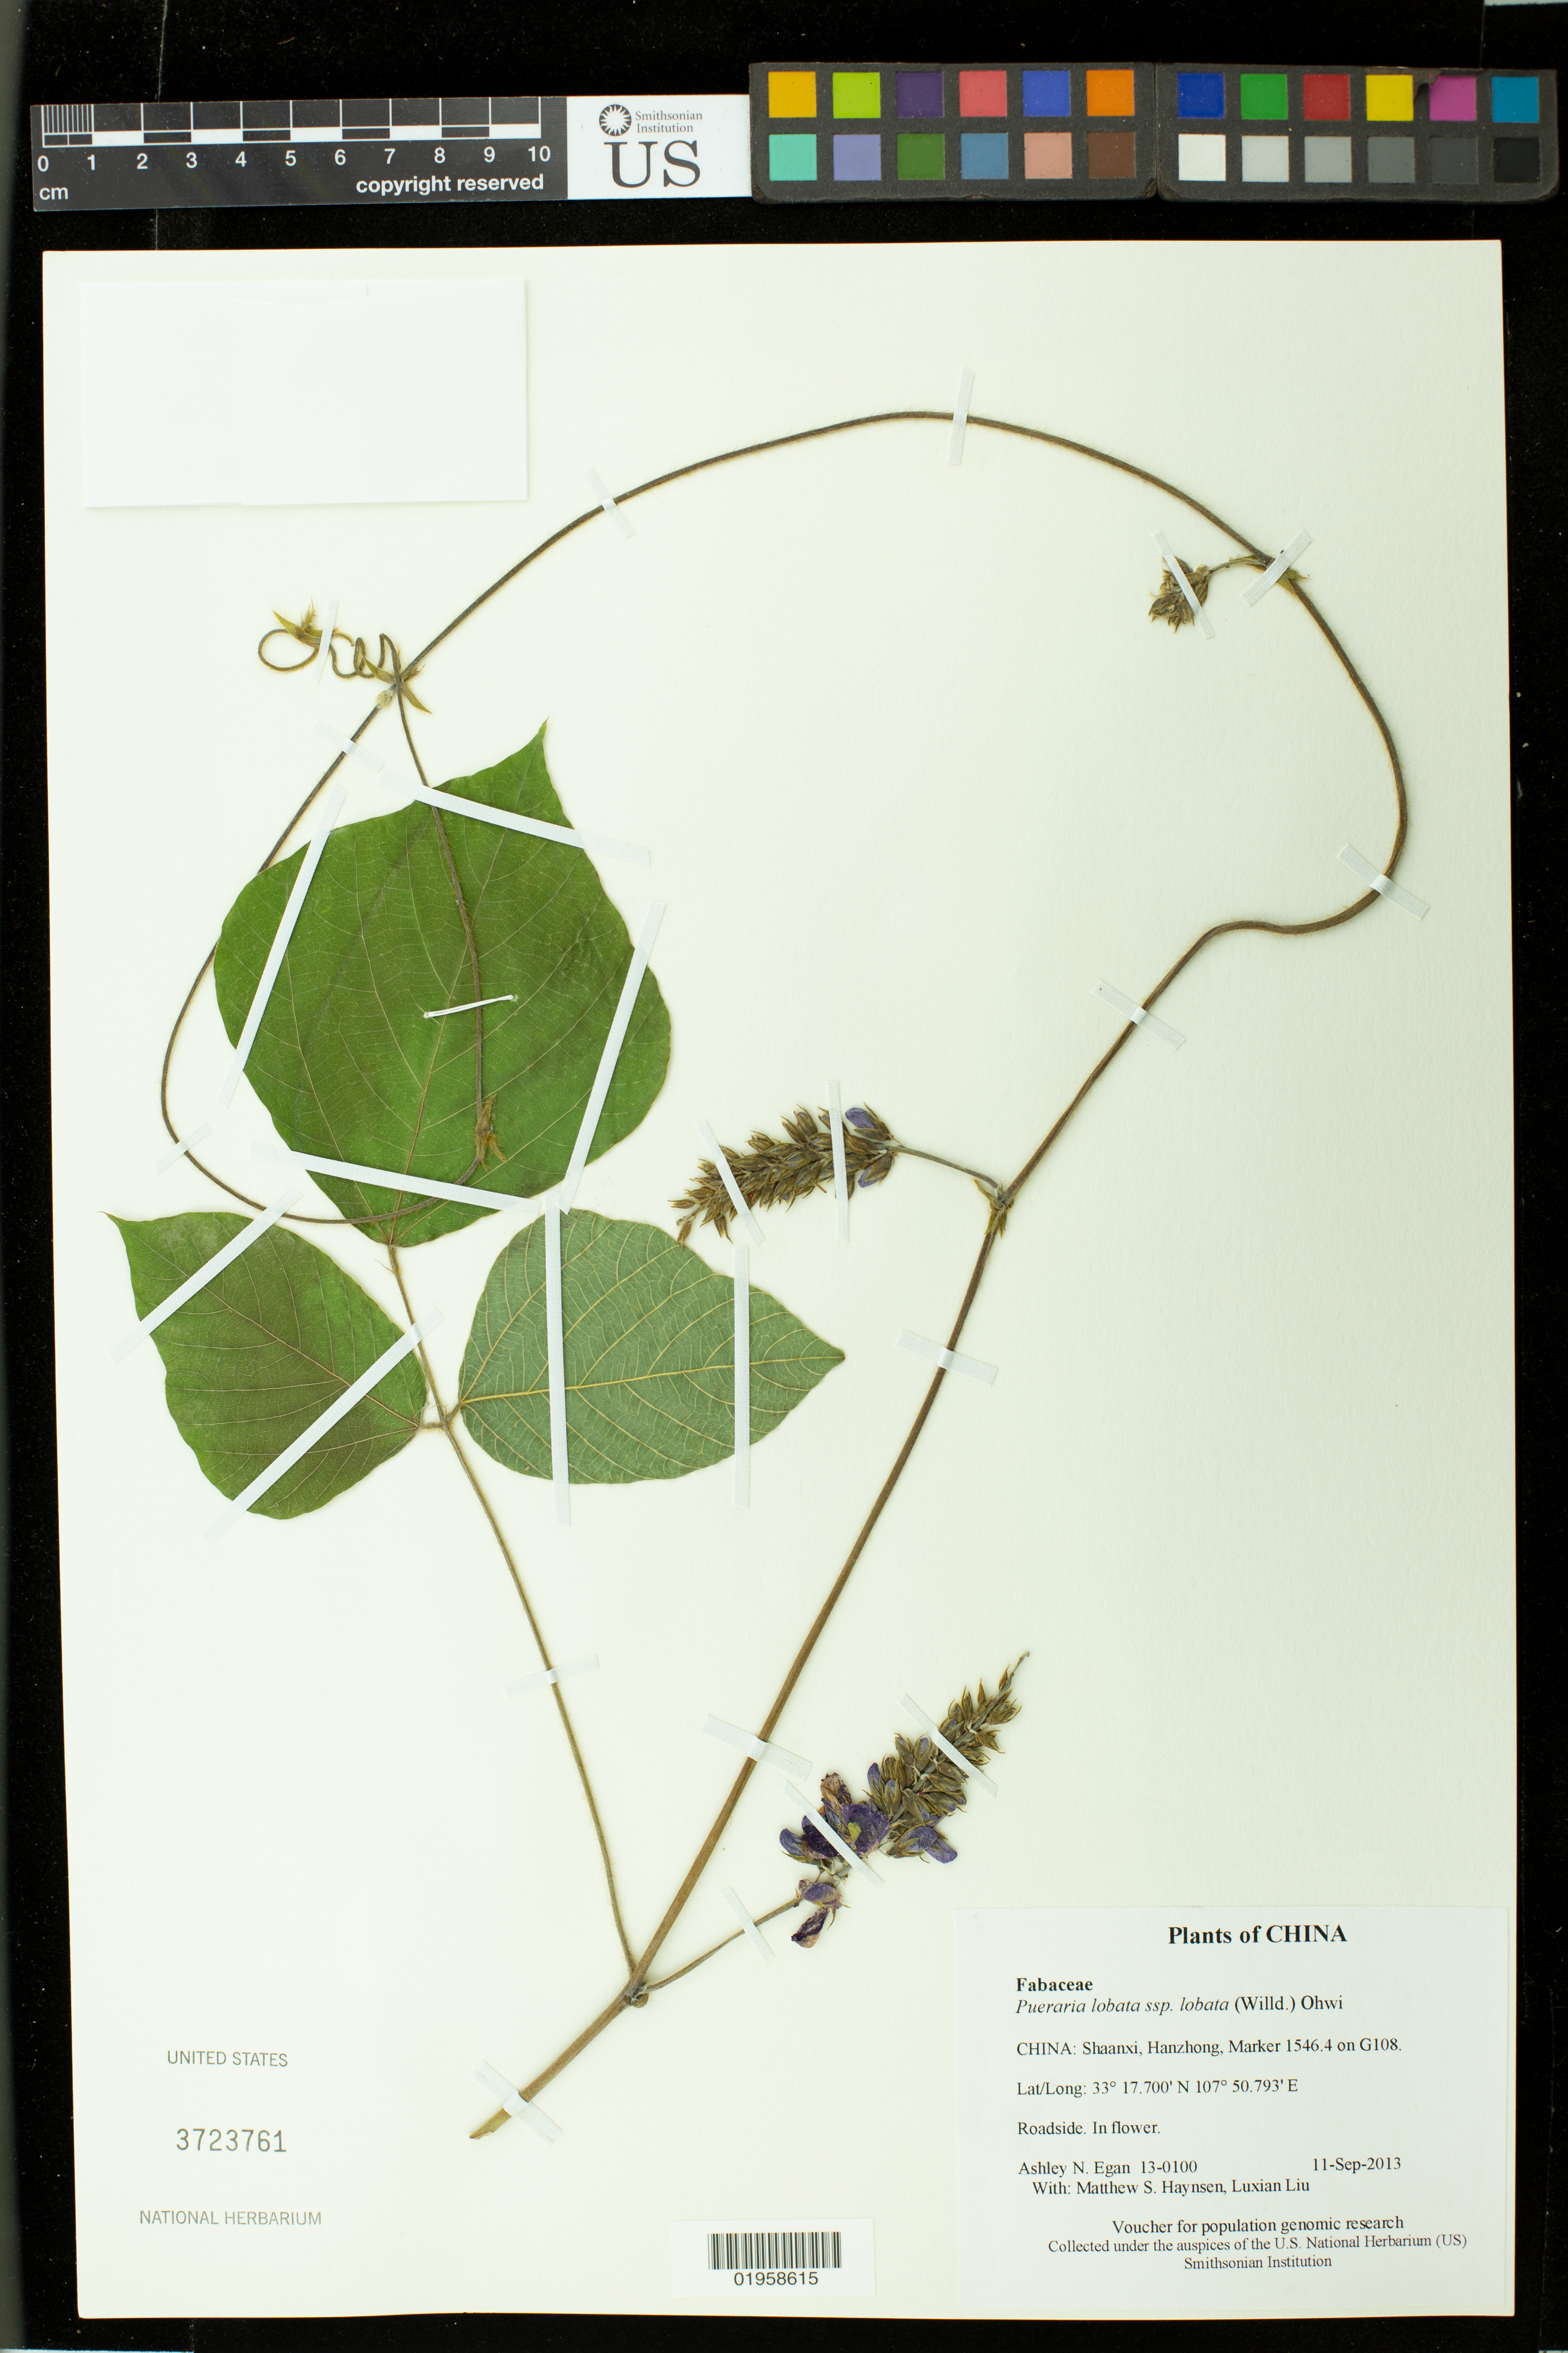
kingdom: Plantae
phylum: Tracheophyta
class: Magnoliopsida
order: Fabales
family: Fabaceae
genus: Pueraria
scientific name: Pueraria lobata subsp. lobata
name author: (Willd.) Ohwi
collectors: A. N. Egan, M. Hansen & L. Liu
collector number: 13-0100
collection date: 2013-09-11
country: China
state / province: Shaanxi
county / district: Hanzhong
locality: Marker 1546.4 on G108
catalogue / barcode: US 3723761